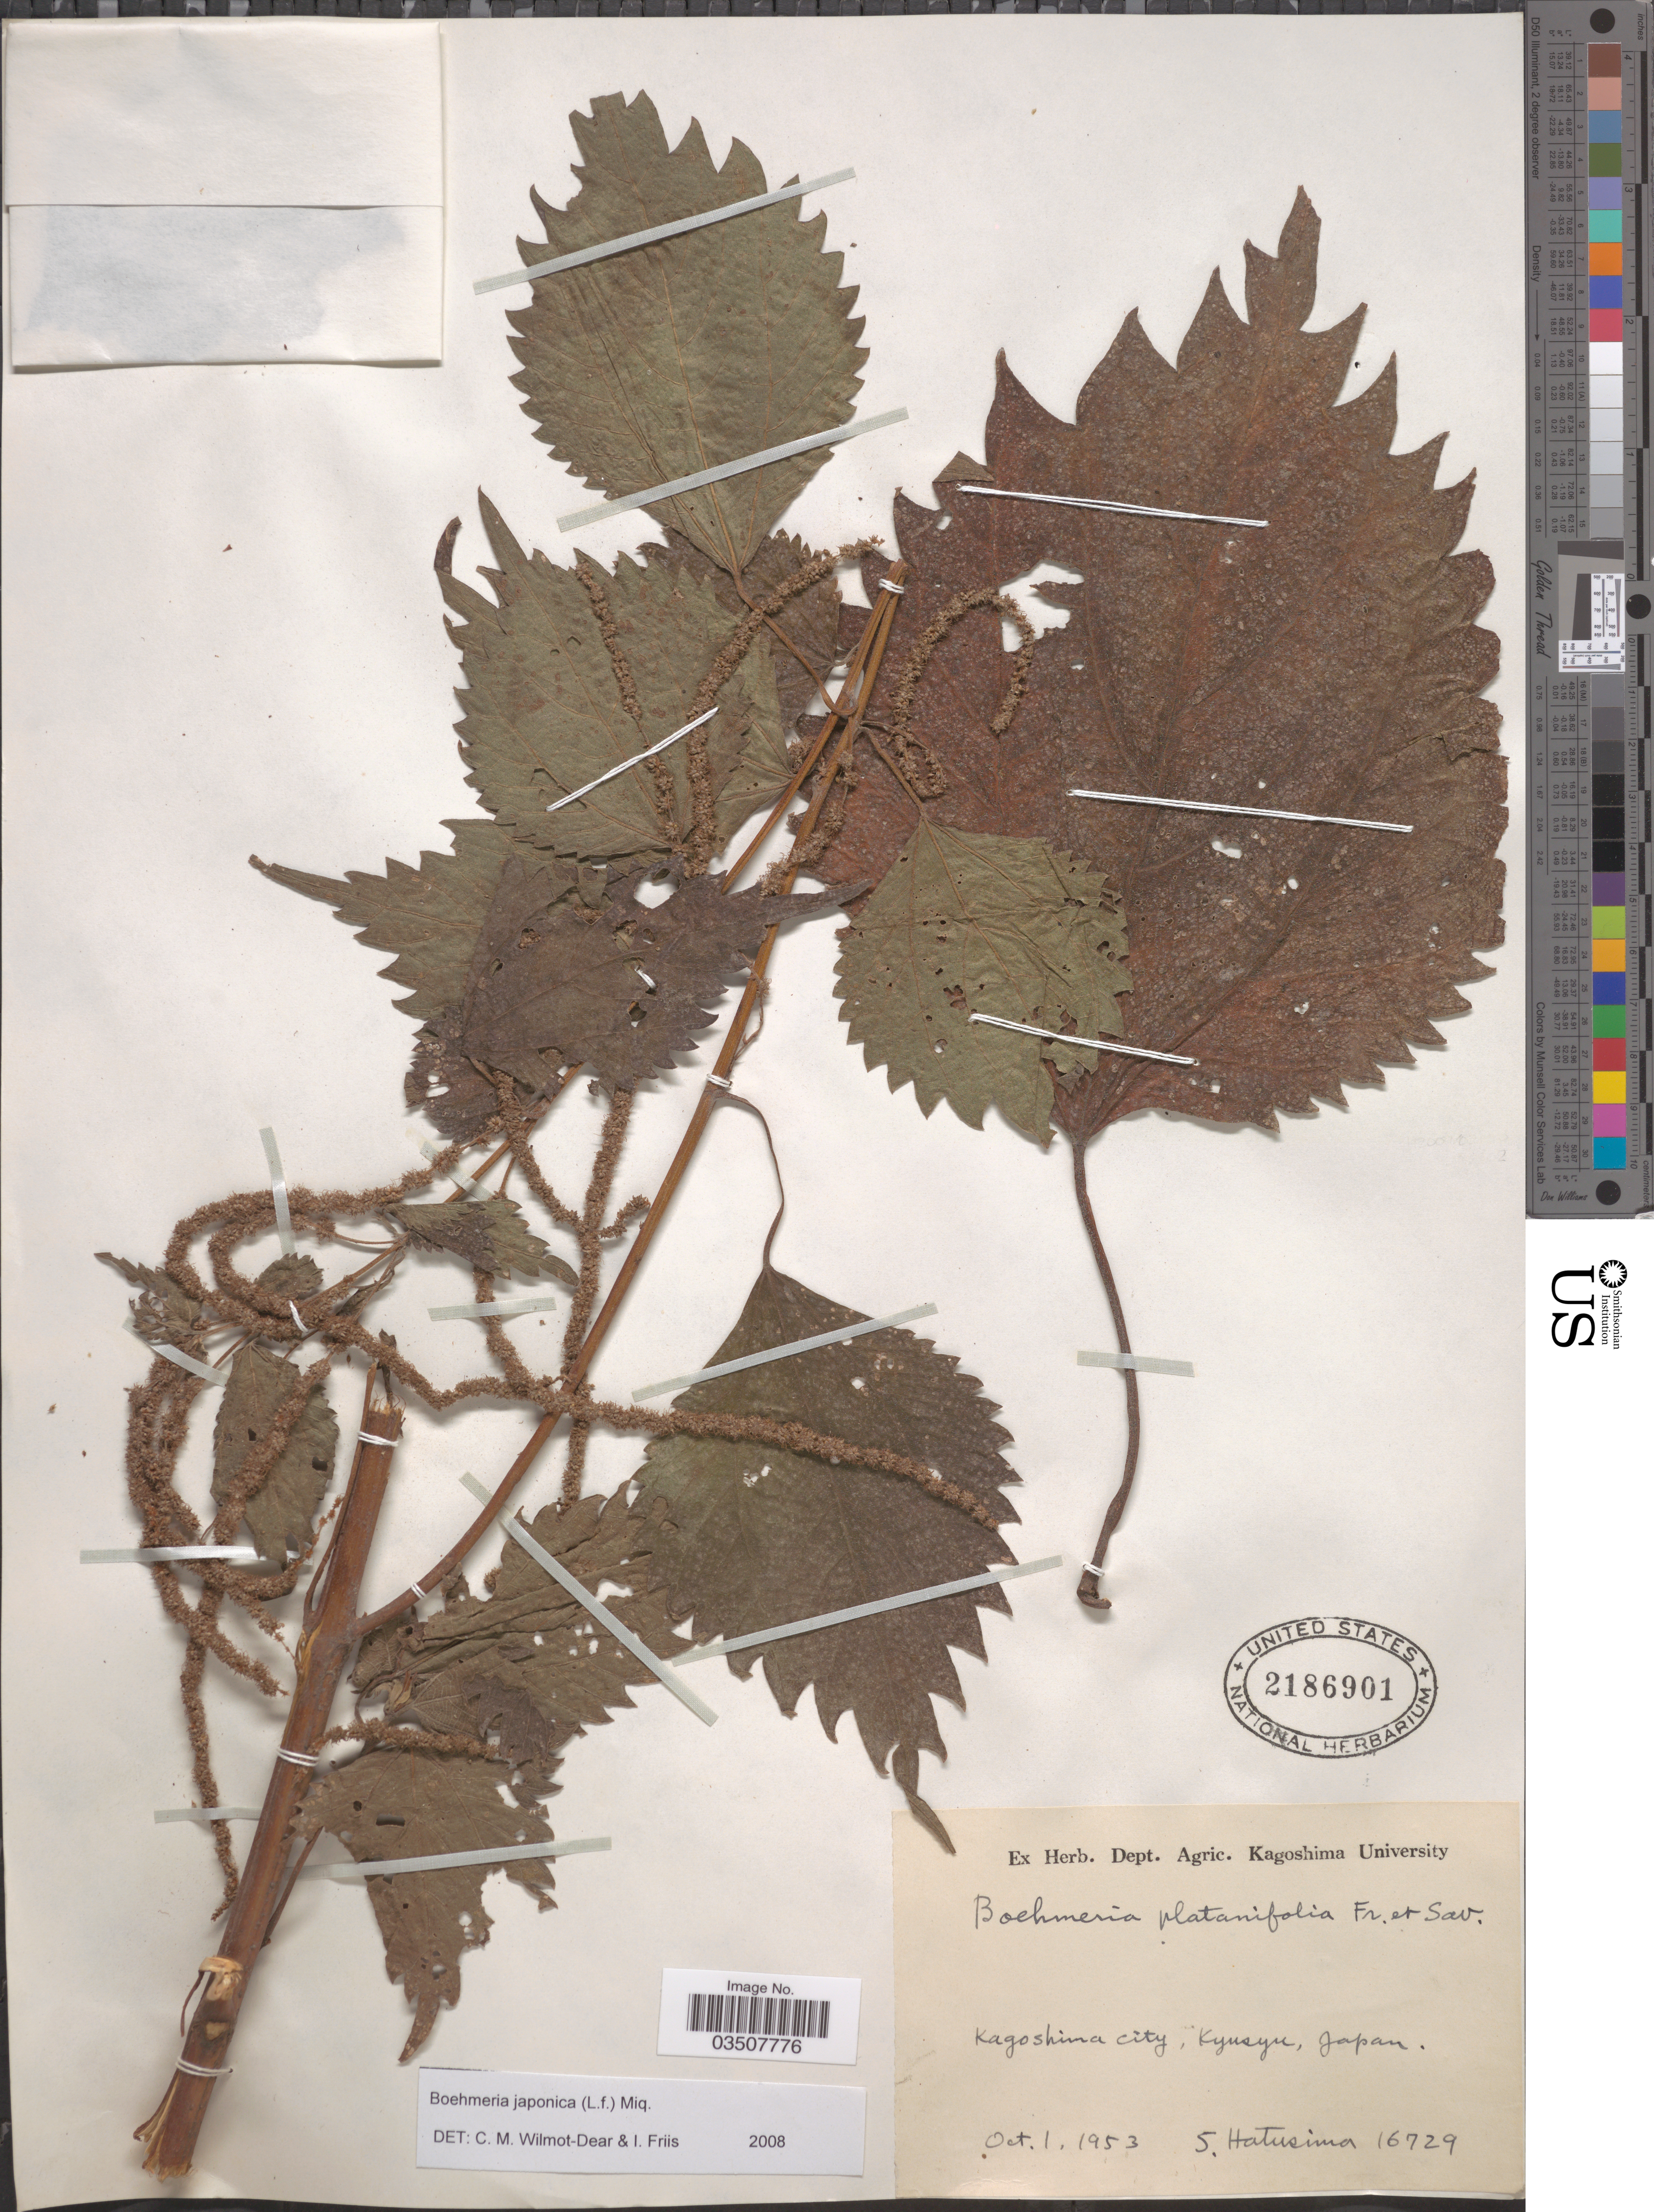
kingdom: Plantae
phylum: Tracheophyta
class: Magnoliopsida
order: Rosales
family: Urticaceae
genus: Boehmeria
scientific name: Boehmeria japonica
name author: (L. f.) Miq.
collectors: S. Hatusima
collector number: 16729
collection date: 1953-10-01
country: Japan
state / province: Kagosima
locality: Kagoshima City, Kyusyu.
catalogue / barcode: US 2186901